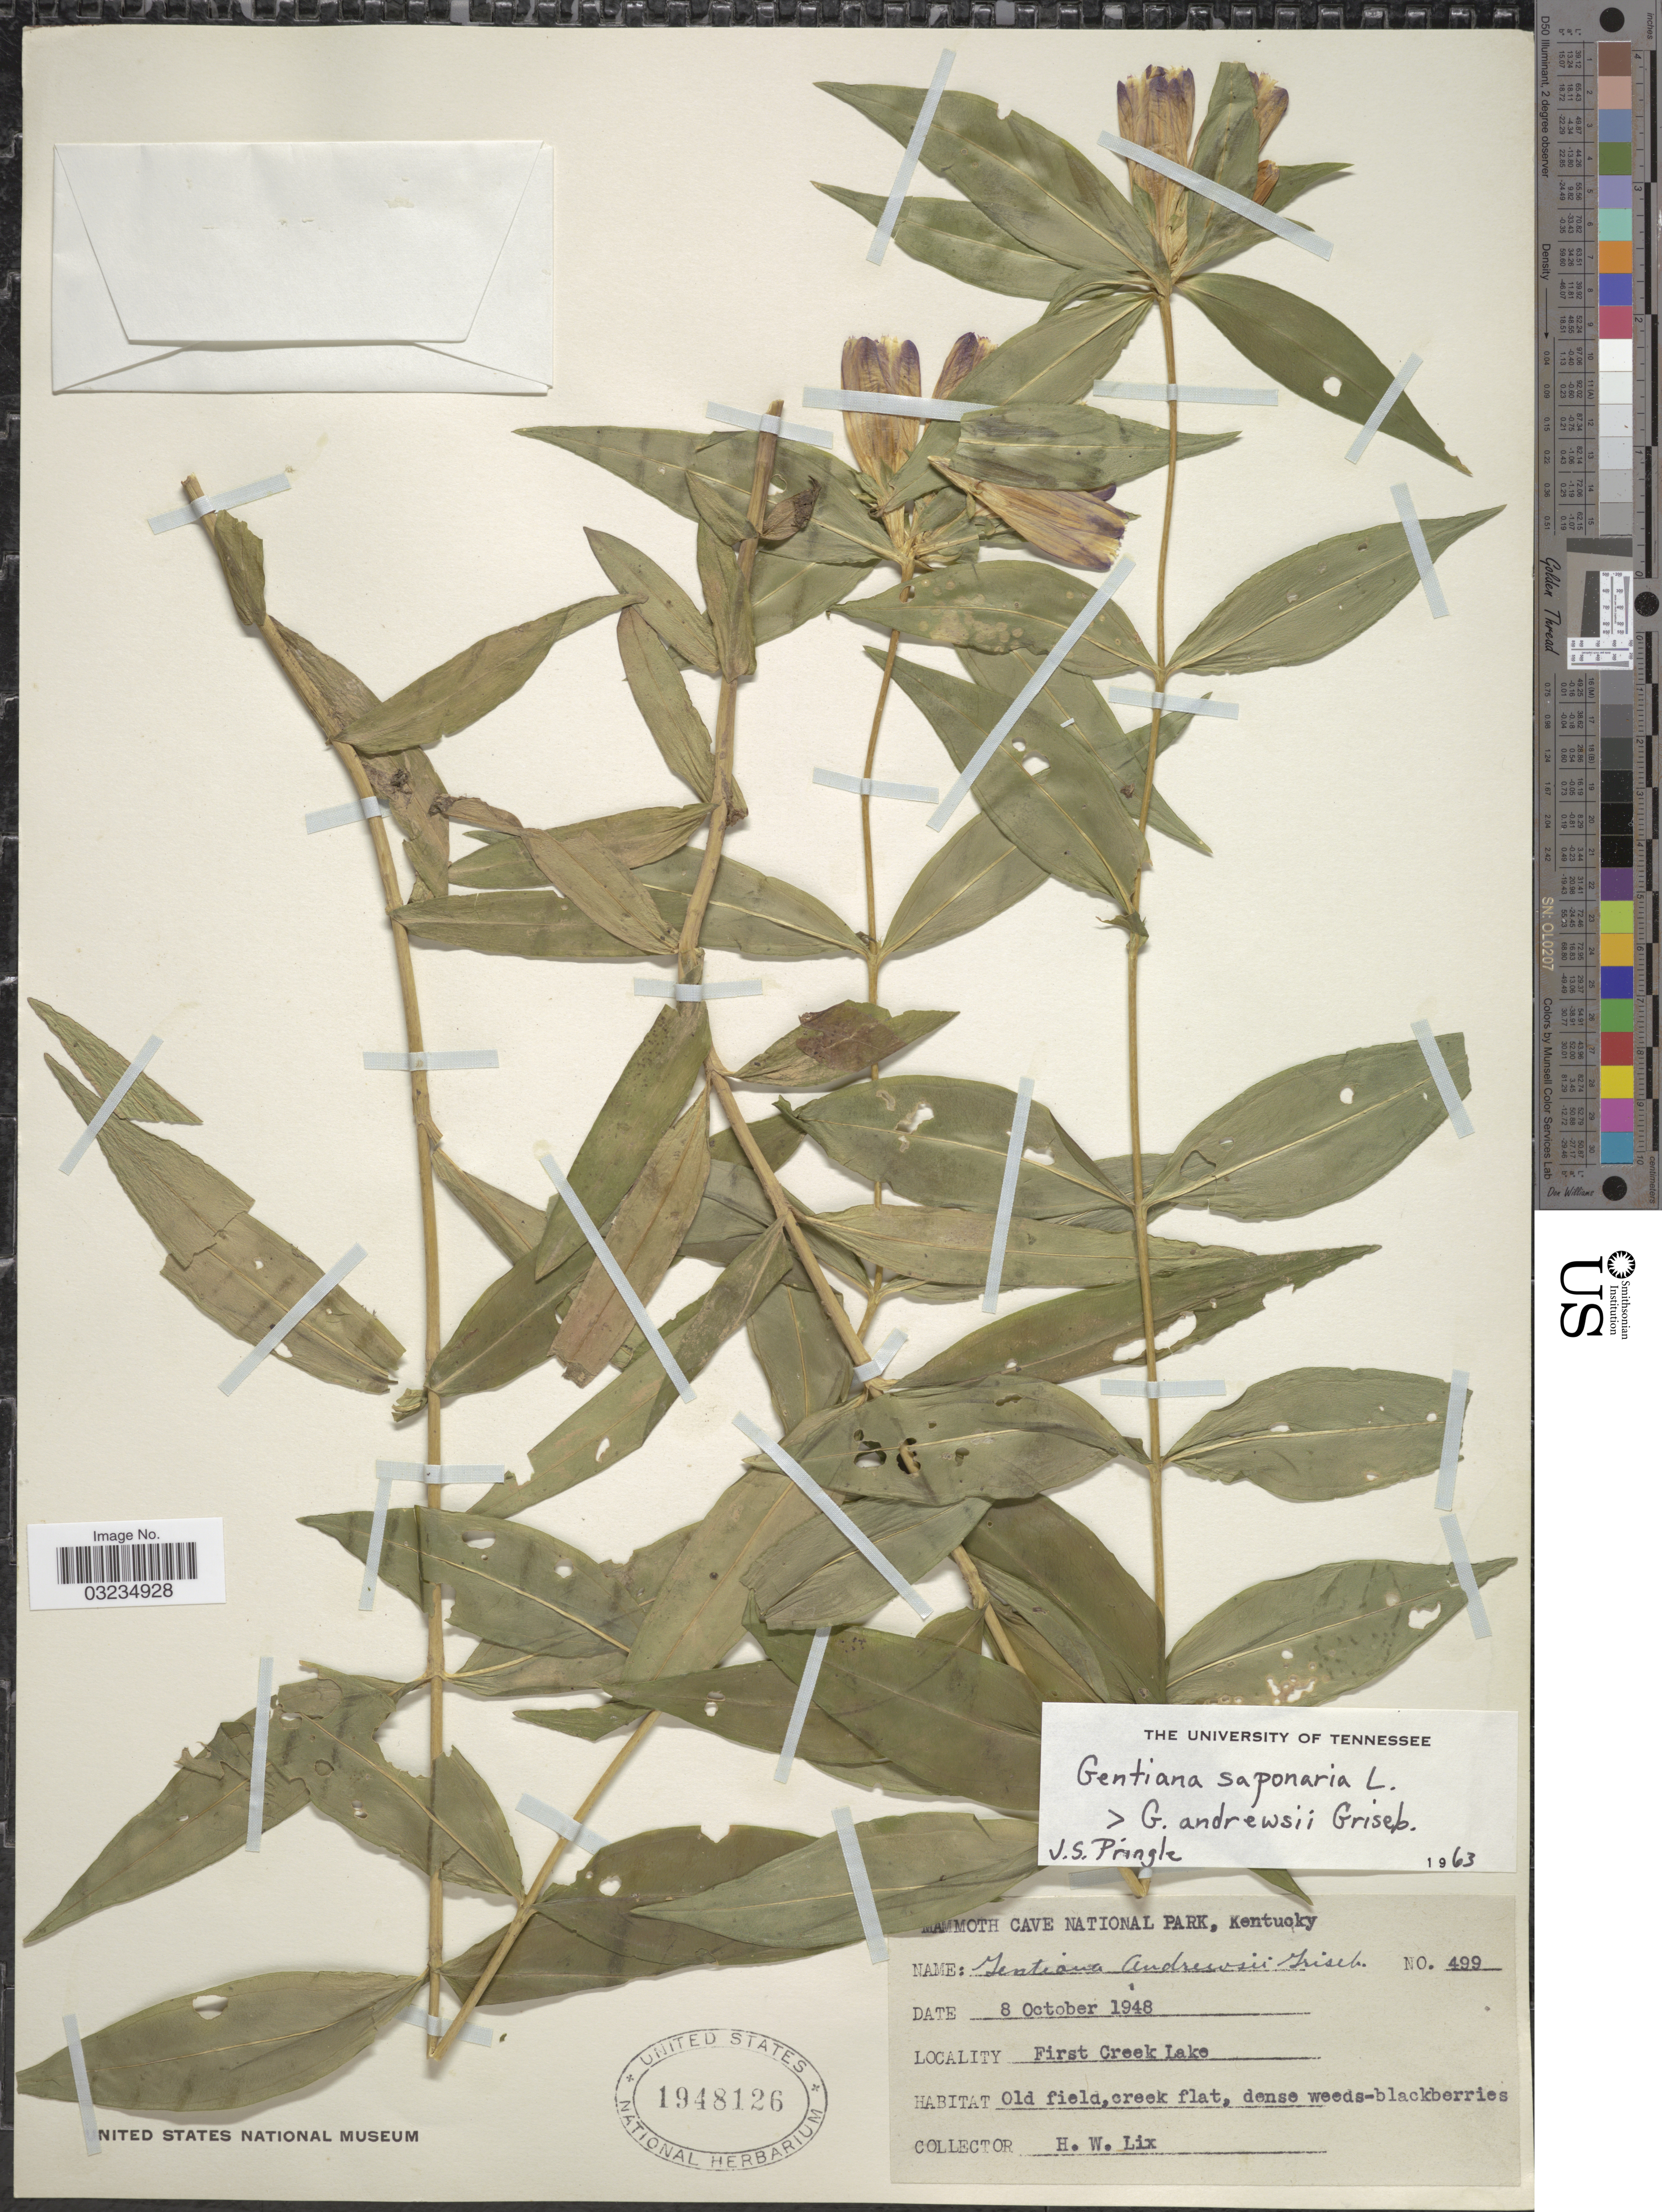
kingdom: Plantae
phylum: Tracheophyta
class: Magnoliopsida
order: Gentianales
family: Gentianaceae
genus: Gentiana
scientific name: Gentiana saponaria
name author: L.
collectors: H. W. Lix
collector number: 499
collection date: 1948-10-08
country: United States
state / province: Kentucky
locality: Mammoth Cave National Park. First Creek Lake.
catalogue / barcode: US 1948126